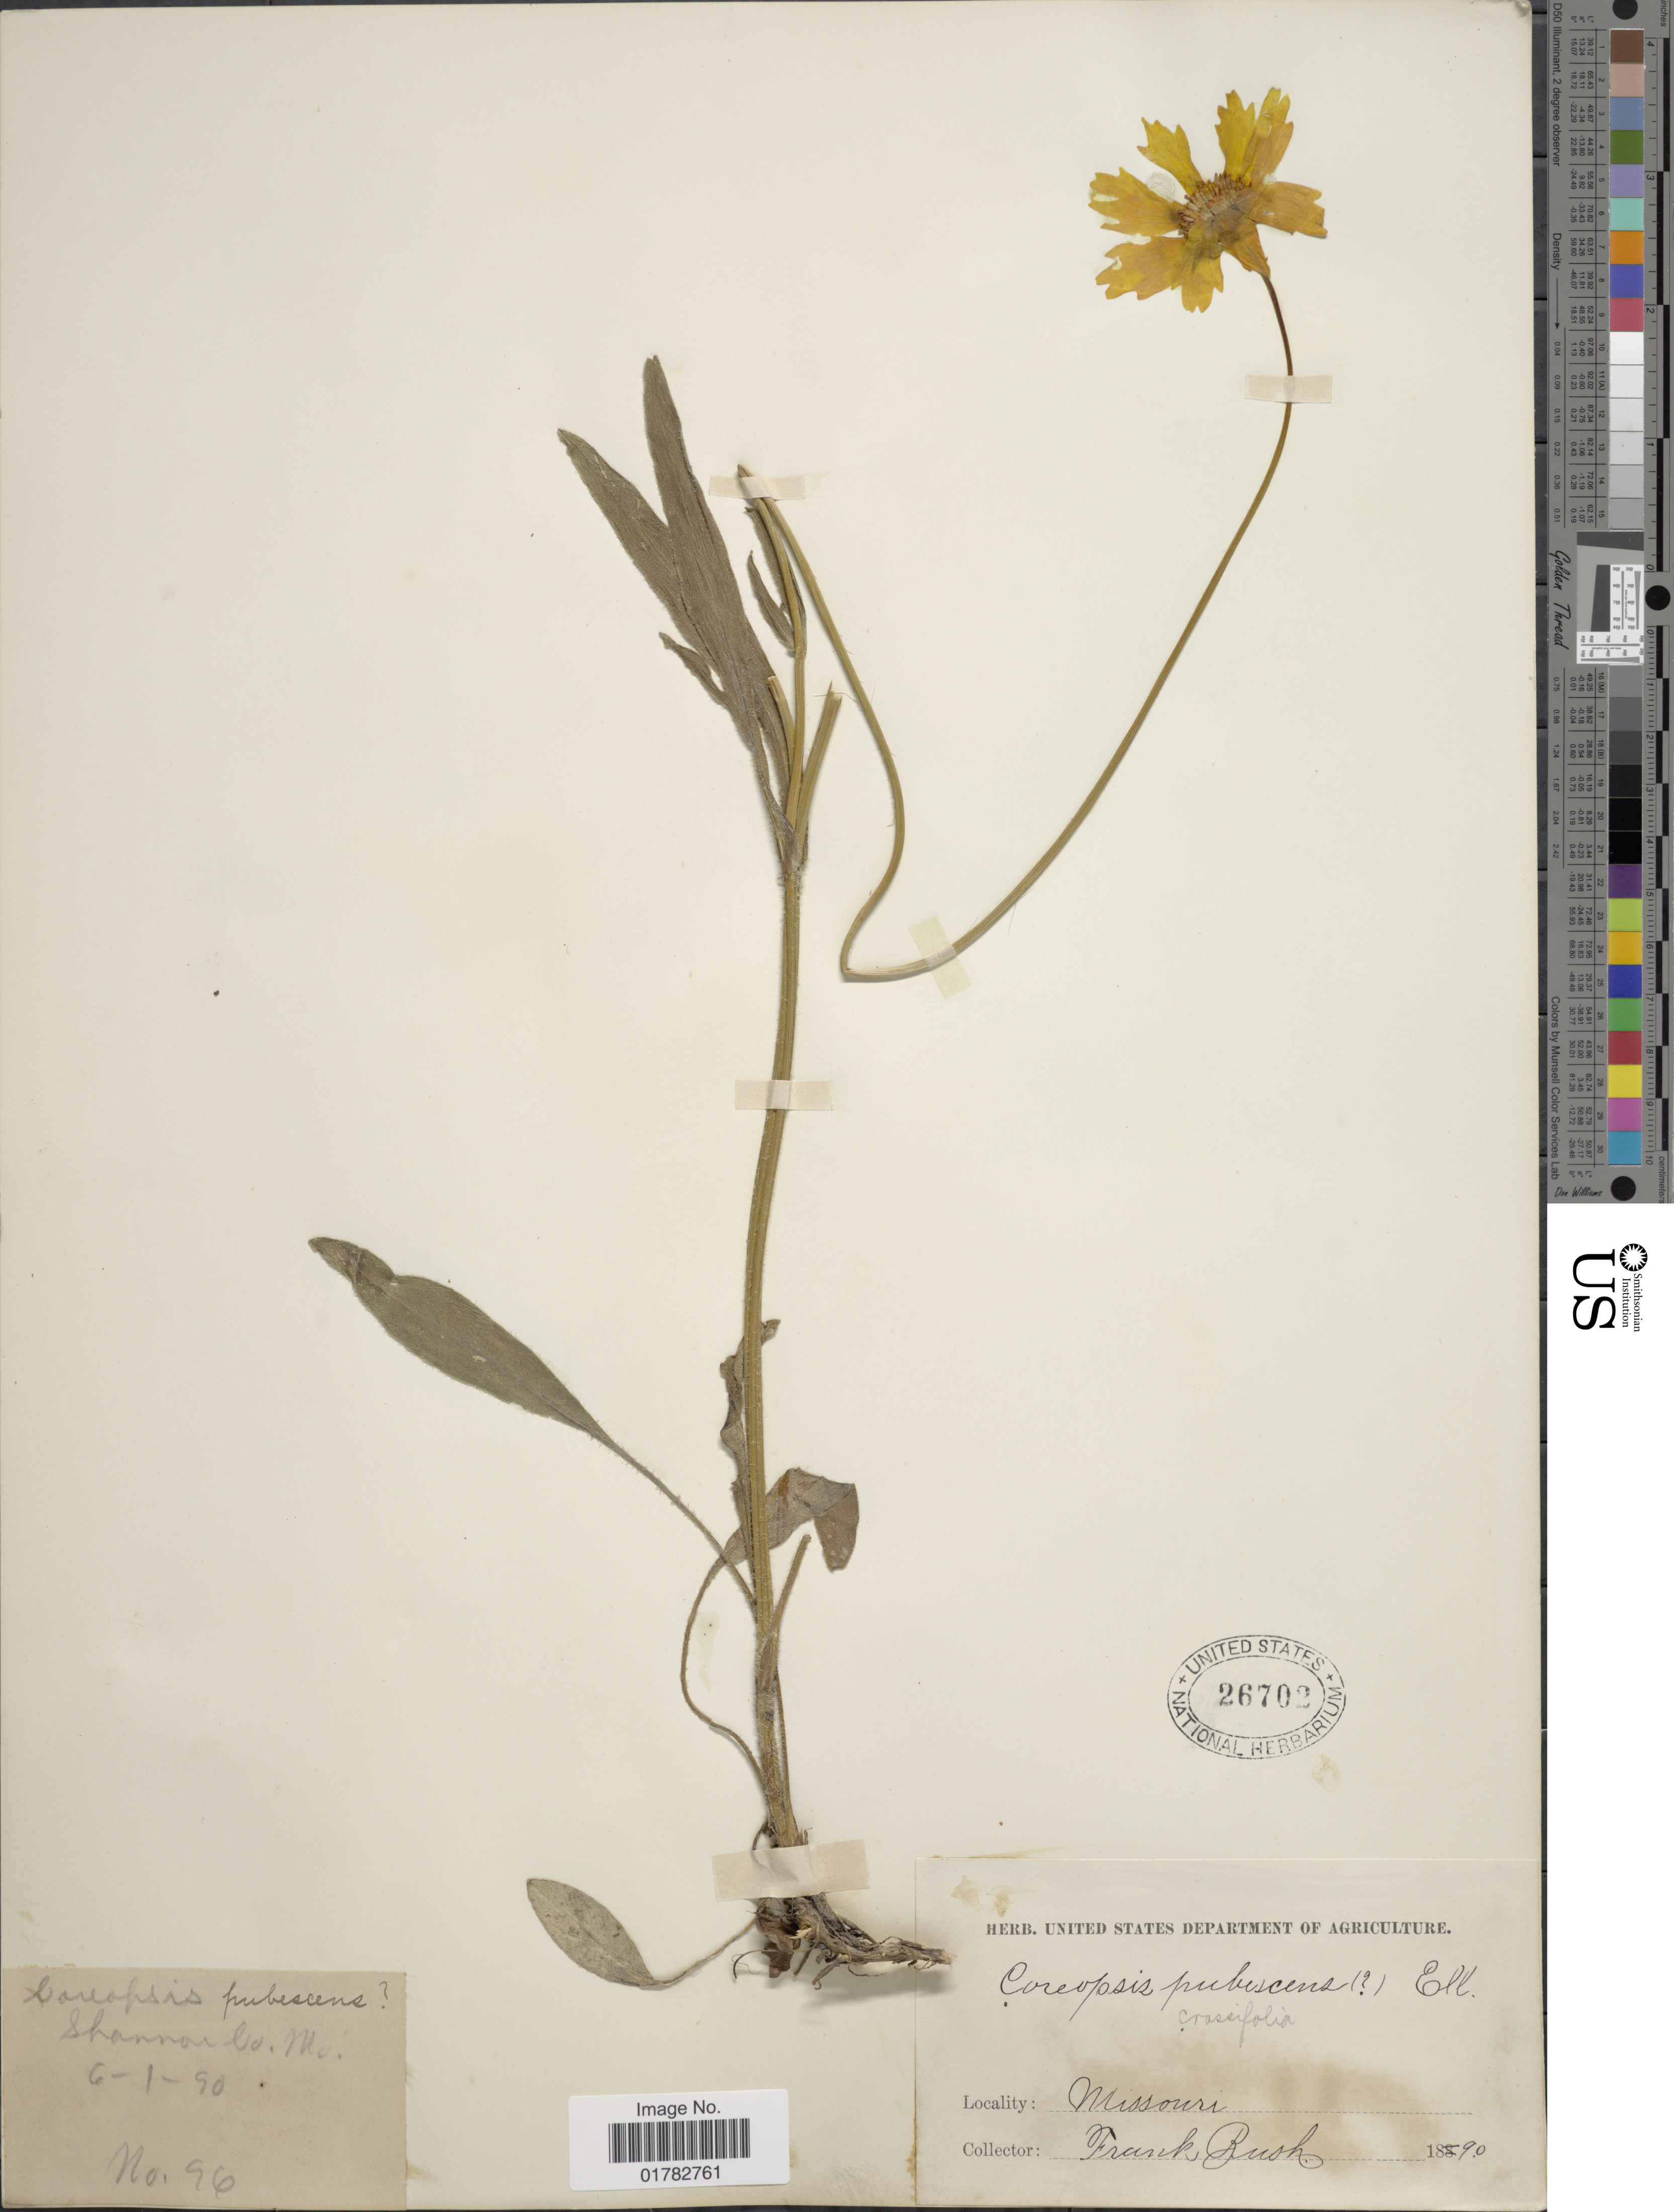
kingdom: Plantae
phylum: Tracheophyta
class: Magnoliopsida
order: Asterales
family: Asteraceae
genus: Coreopsis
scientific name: Coreopsis lanceolata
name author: L.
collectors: F. Rush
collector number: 96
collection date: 1890-06-01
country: United States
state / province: Missouri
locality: Shannon Co.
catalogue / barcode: US 26702